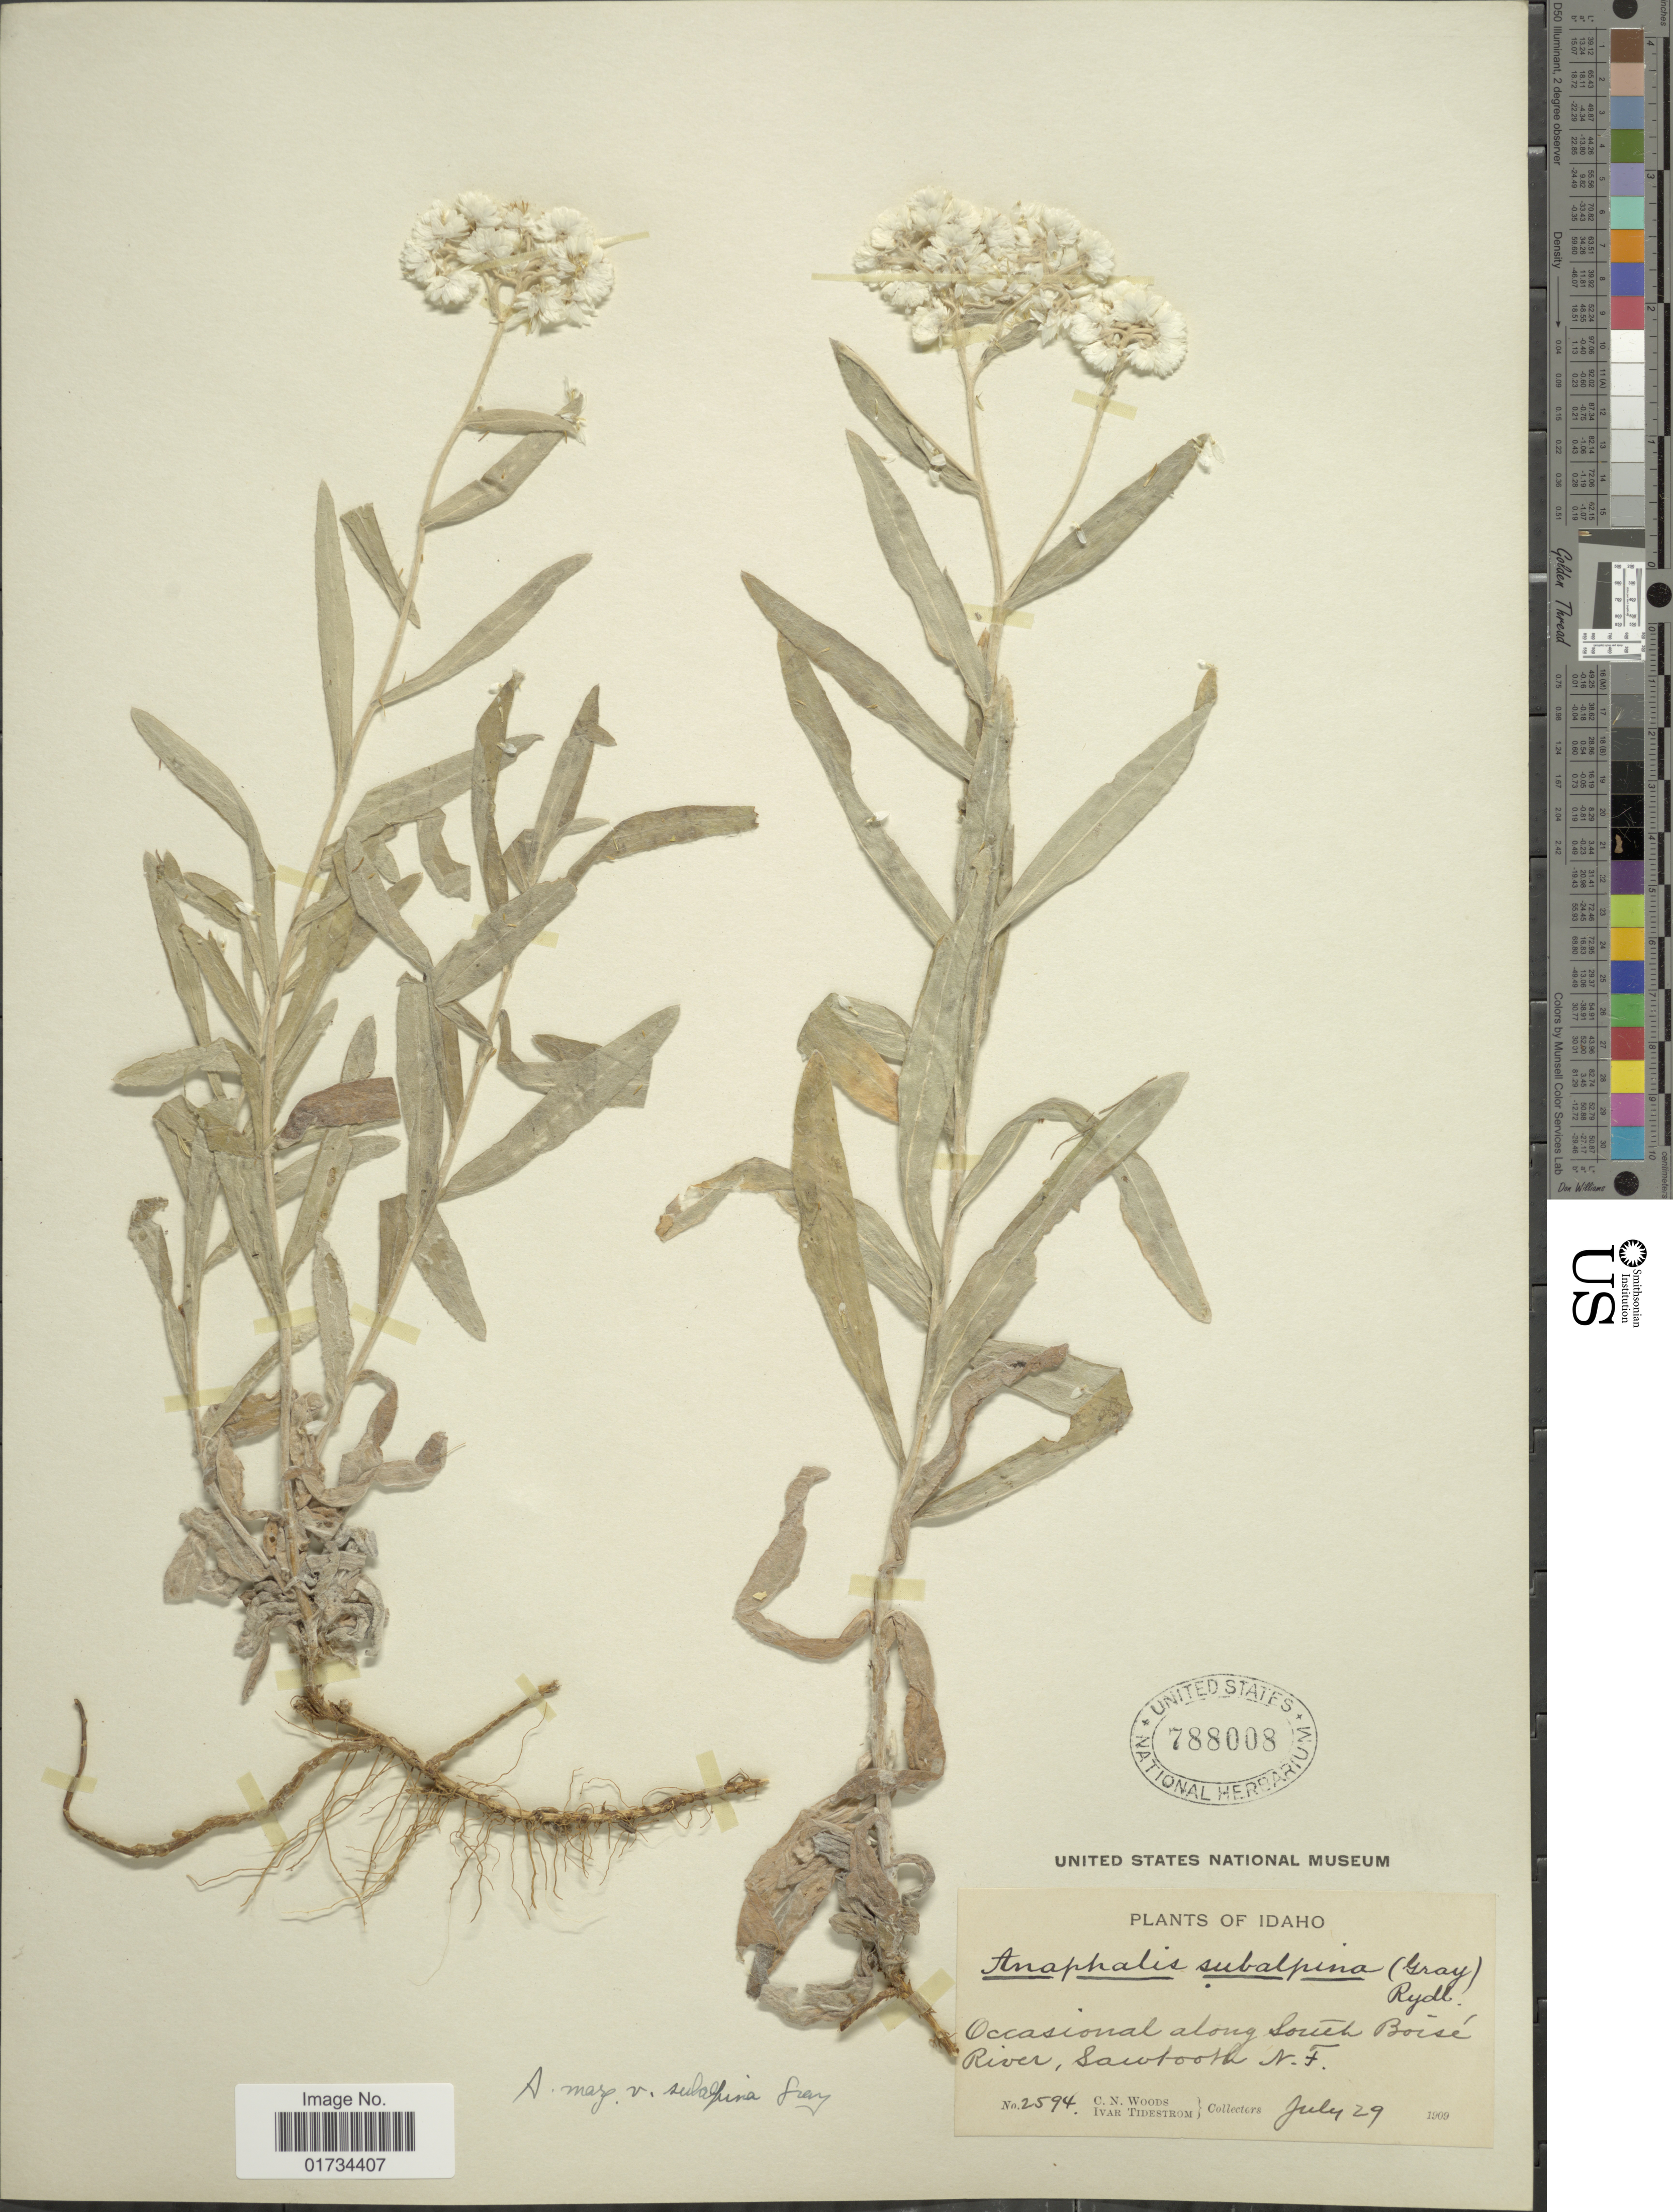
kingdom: Plantae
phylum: Tracheophyta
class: Magnoliopsida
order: Asterales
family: Asteraceae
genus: Anaphalis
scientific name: Anaphalis subalpina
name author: (A. Gray) Rydb.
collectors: C. Woods & I. F. Tidestrom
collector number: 2594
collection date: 1909-07-29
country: United States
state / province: Idaho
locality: Occasional along South Boise River, Sawtooth. N.F.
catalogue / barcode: US 788008